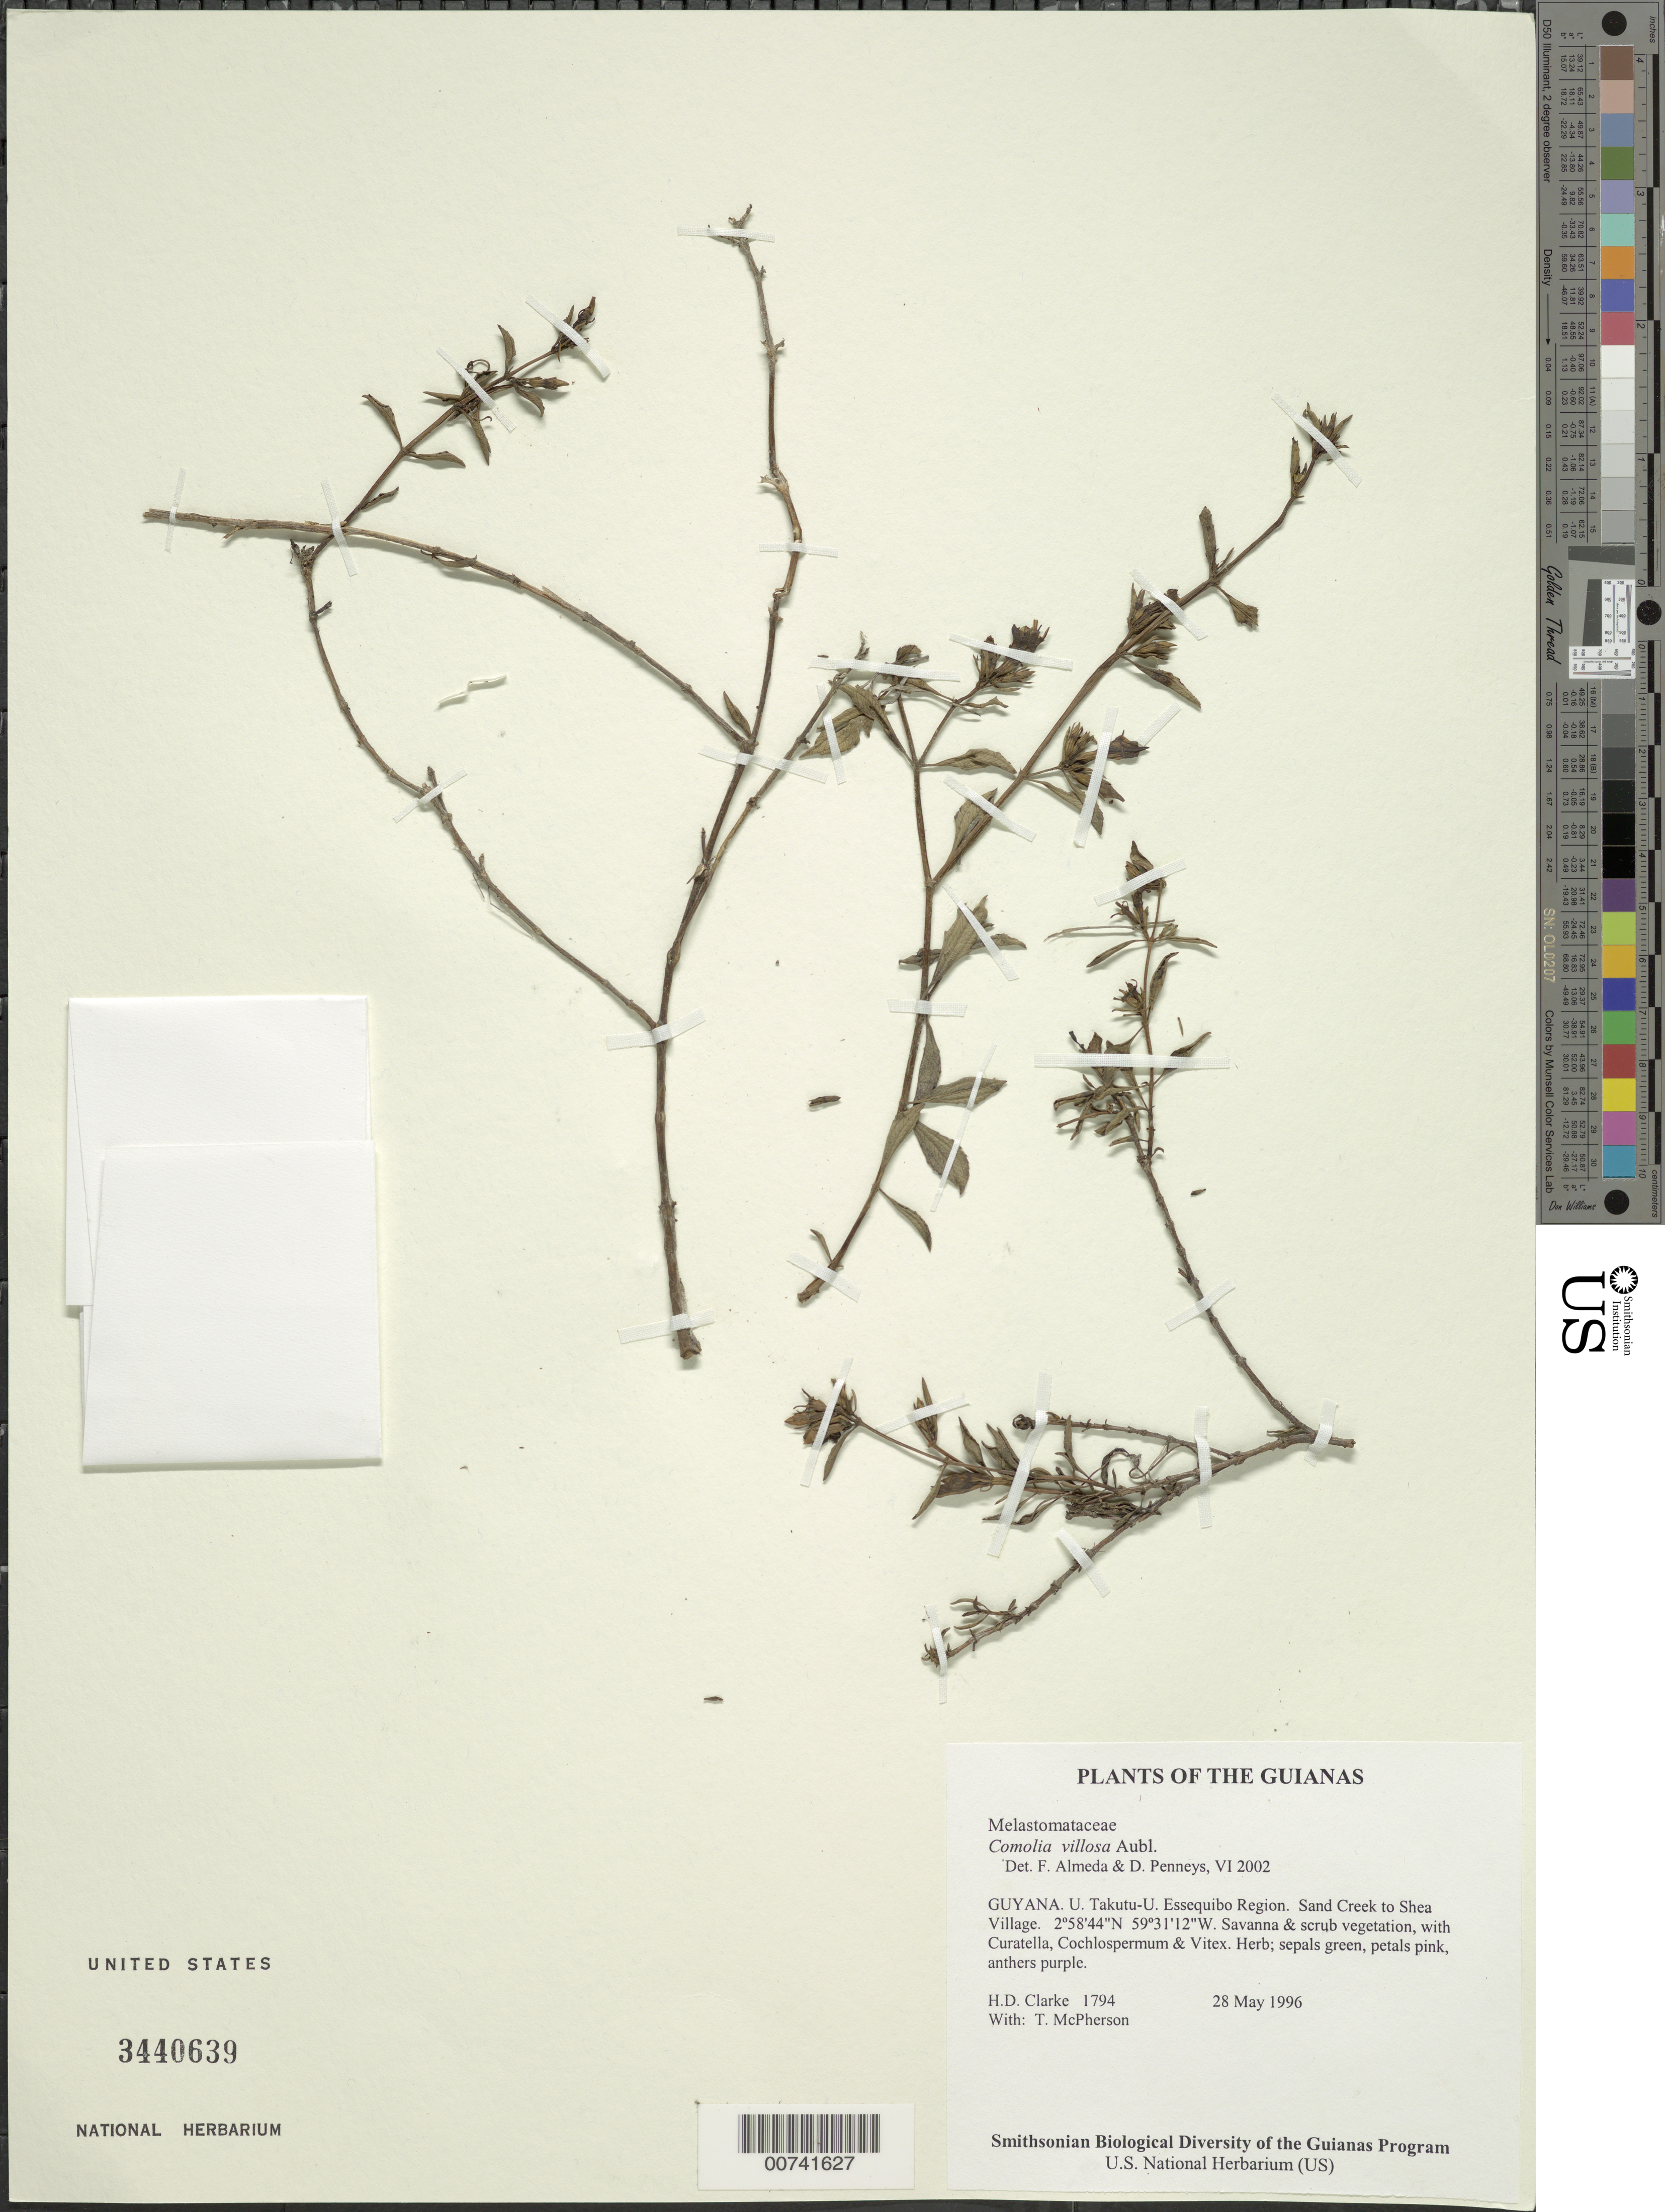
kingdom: Plantae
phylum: Tracheophyta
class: Magnoliopsida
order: Myrtales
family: Melastomataceae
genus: Comolia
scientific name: Comolia lythrarioides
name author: (Steud.) Naudin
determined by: Nunes da Silva, Diego, (RB), Jardim Botanico do Rio de Janeiro - Herbario (BRAZIL)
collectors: H. D. Clarke & T. McPherson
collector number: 1794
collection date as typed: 28 May 1996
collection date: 1996-05-28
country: Guyana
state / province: U. Takutu-U. Essequibo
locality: Sand Creek to Shea Village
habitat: Savanna & scrub vegetation, with Curatella, Cochlospermum & Vitex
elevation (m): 100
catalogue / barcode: US 3440639